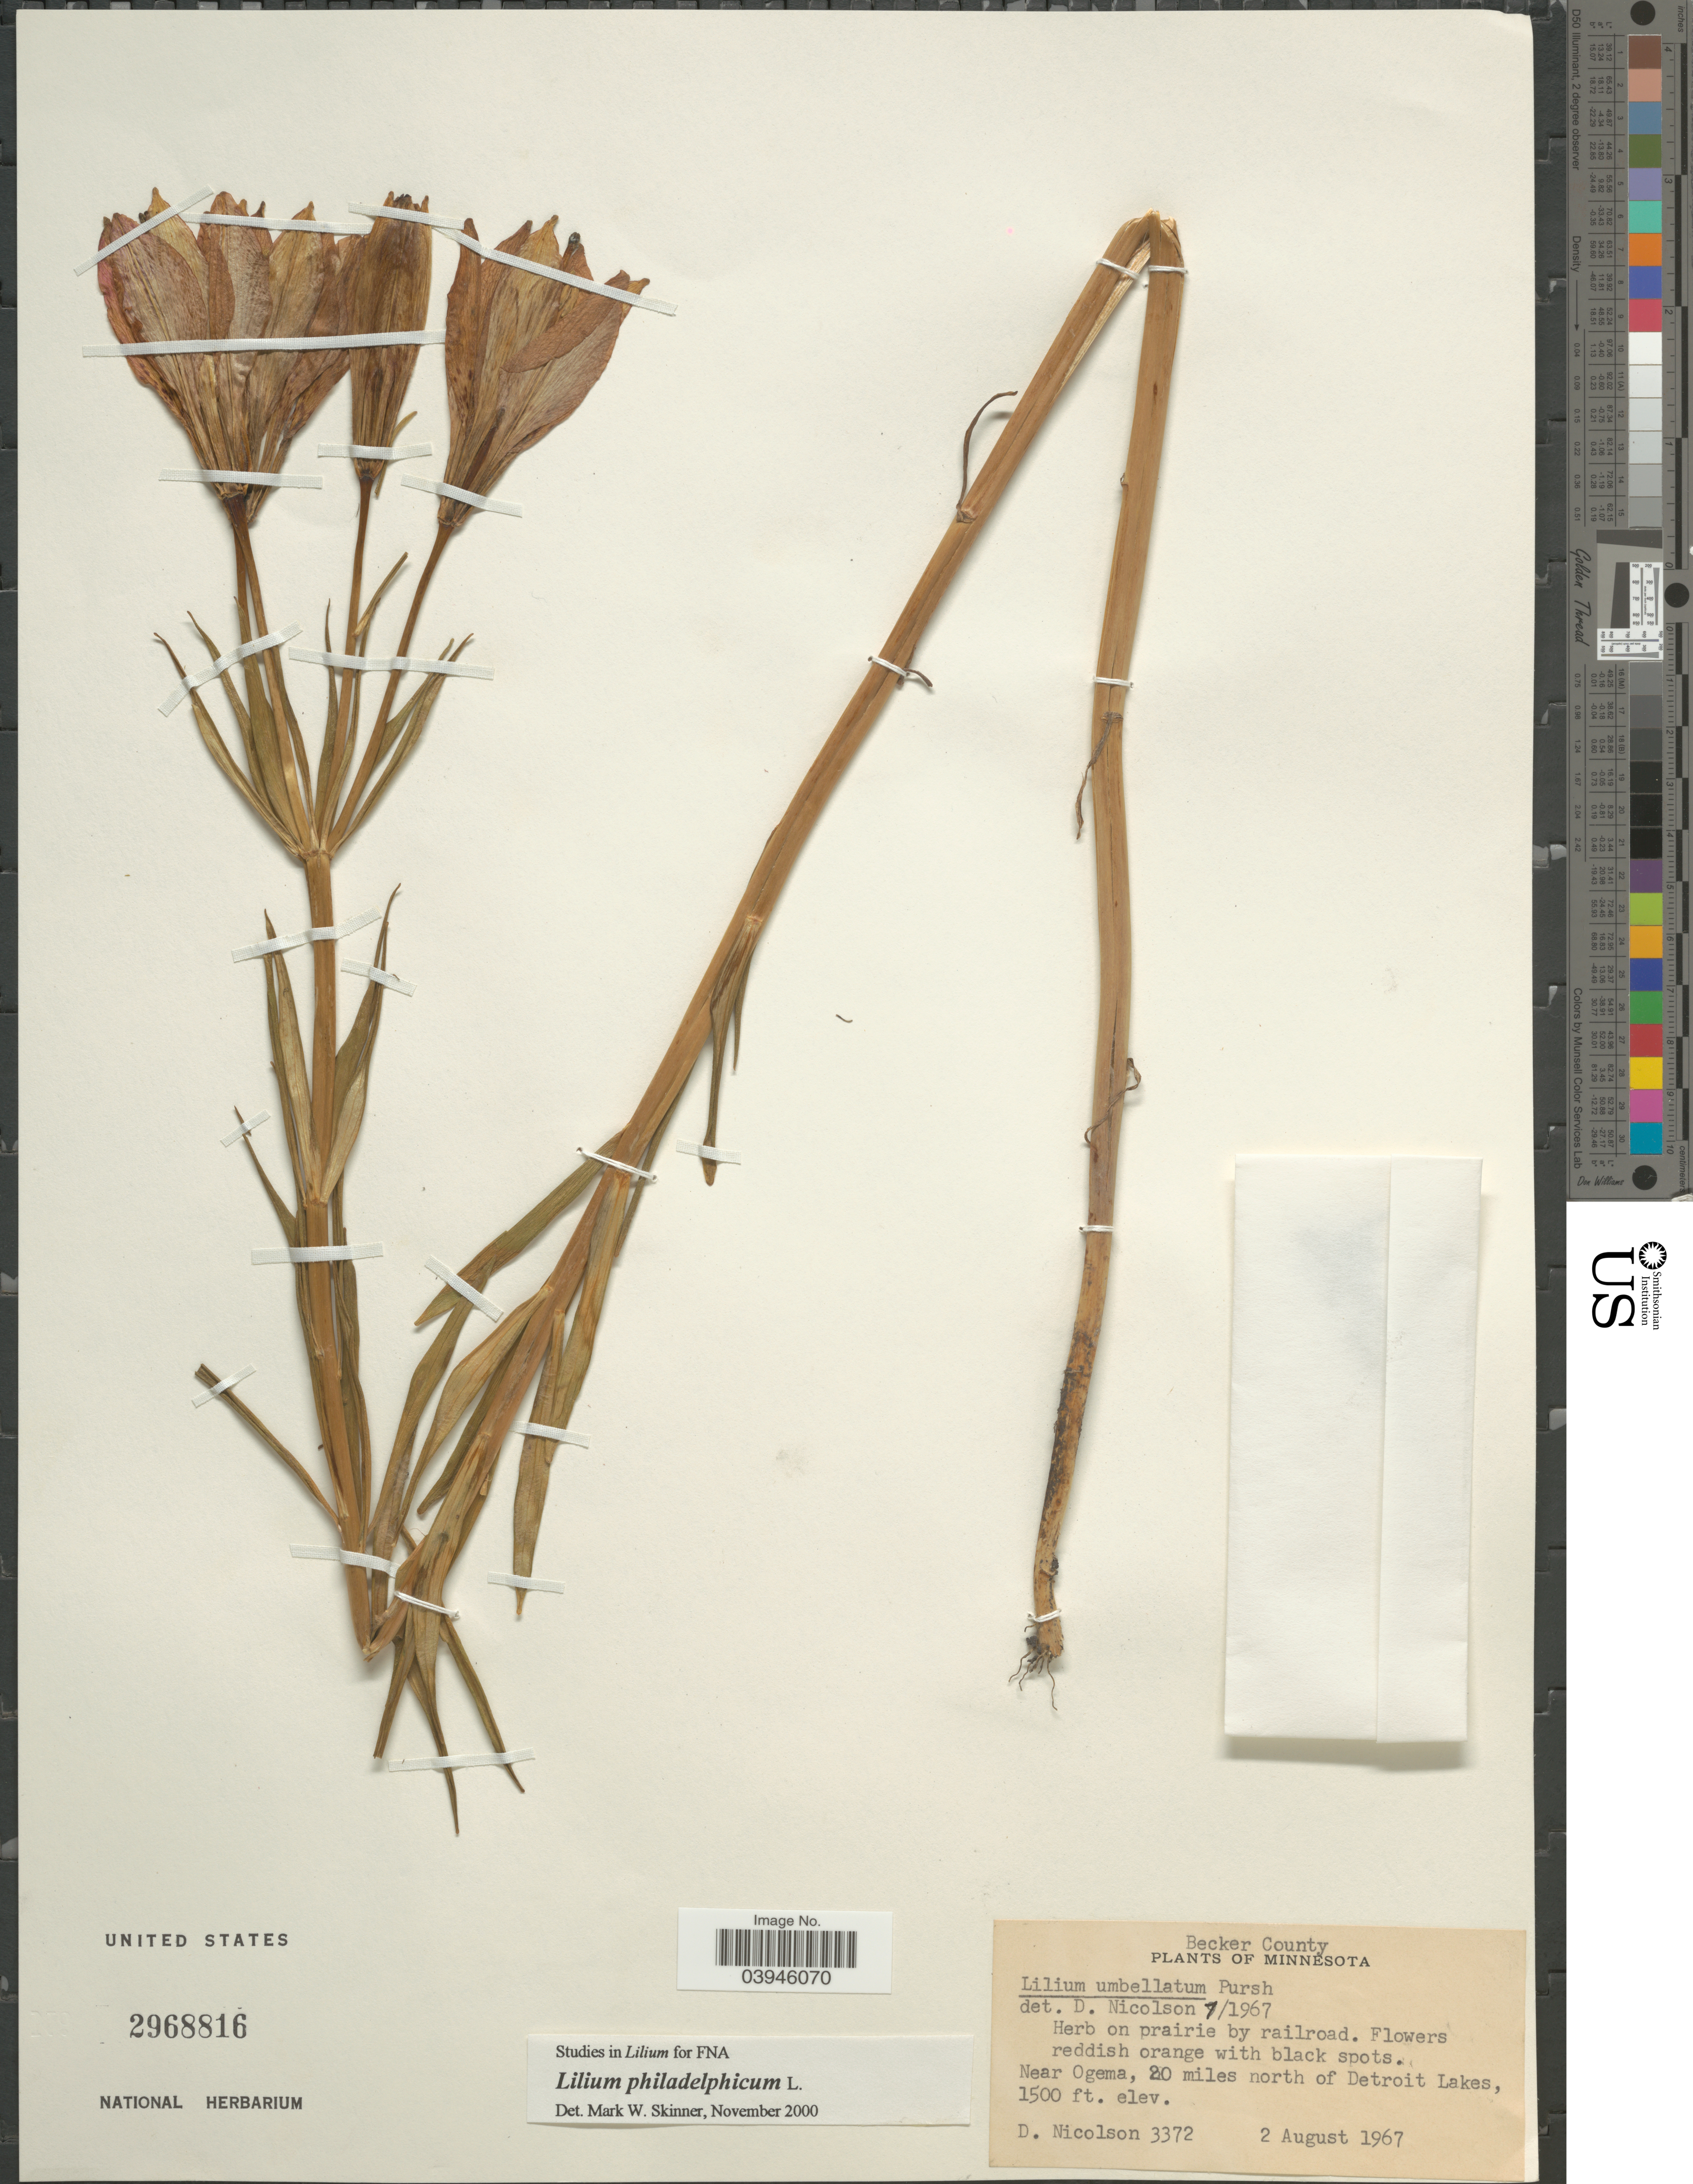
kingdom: Plantae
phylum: Tracheophyta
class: Liliopsida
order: Liliales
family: Liliaceae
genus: Lilium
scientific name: Lilium philadelphicum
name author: L.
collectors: D. H. Nicolson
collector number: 3372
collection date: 1967-08-02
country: United States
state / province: Minnesota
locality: Becker County. Near Ogema, 20 miles north of Detroit Lakes.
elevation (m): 457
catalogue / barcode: US 2968816